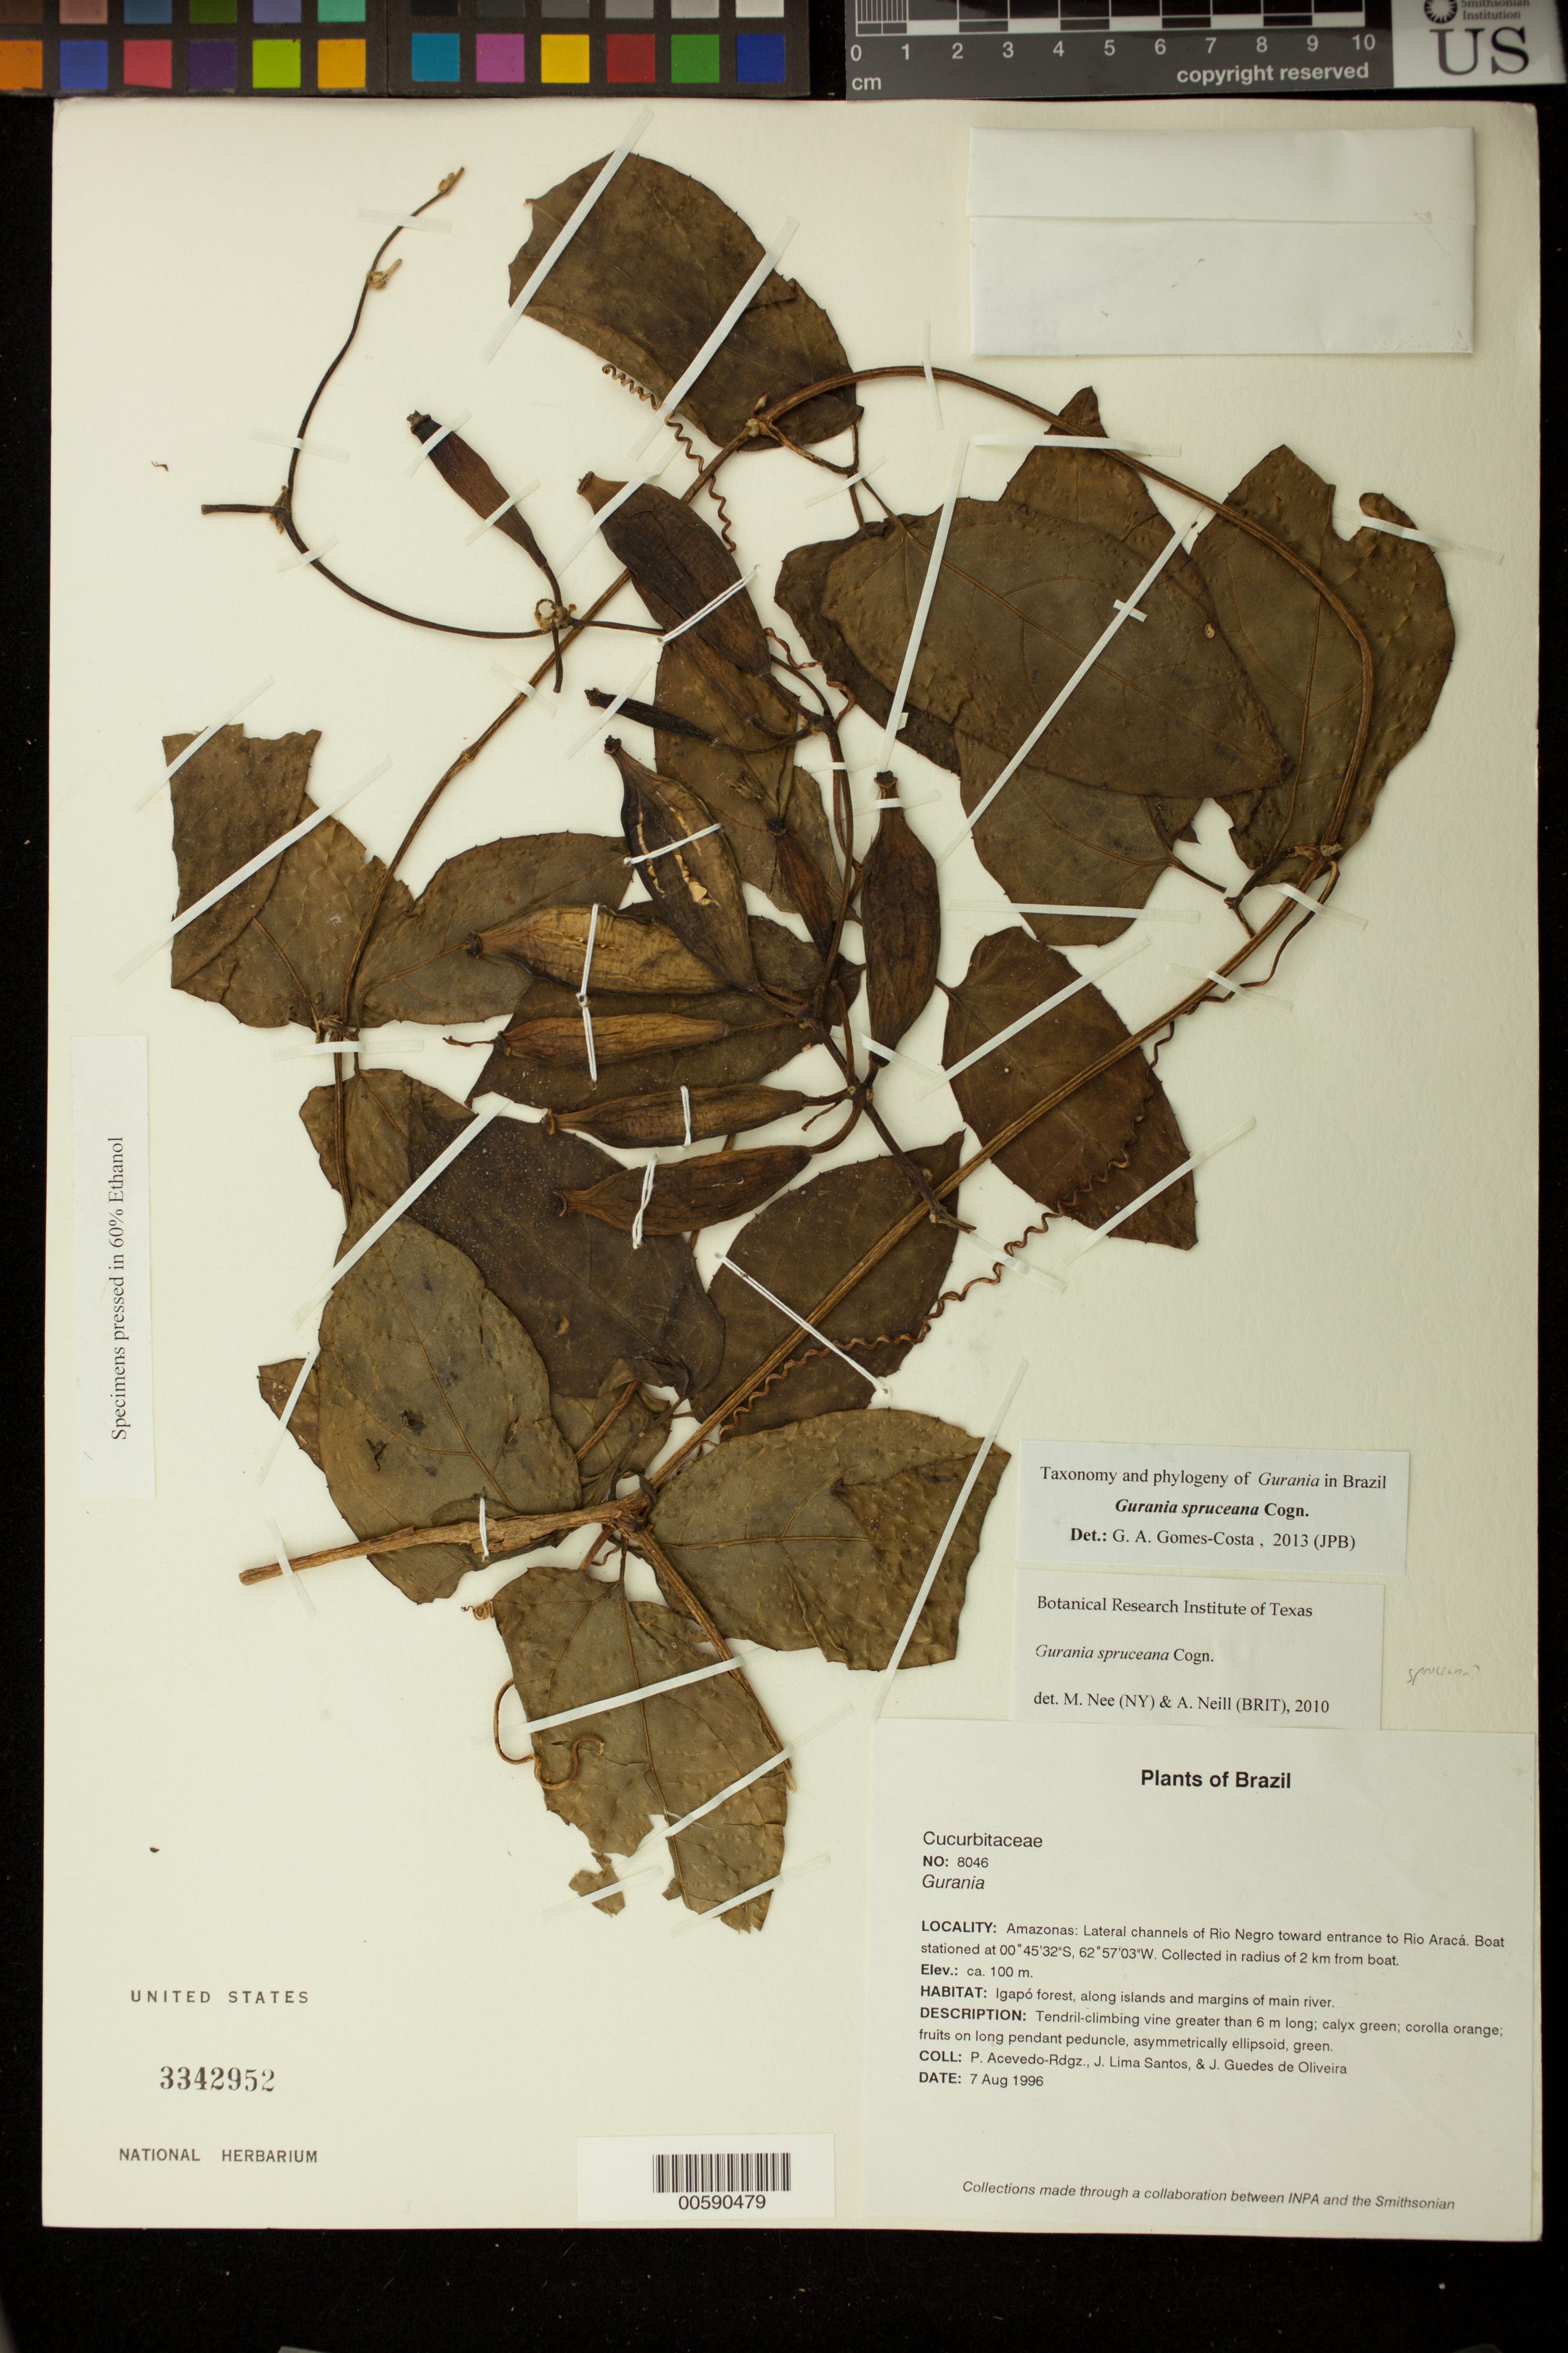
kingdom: Plantae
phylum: Tracheophyta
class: Magnoliopsida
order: Cucurbitales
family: Cucurbitaceae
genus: Gurania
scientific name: Gurania sp.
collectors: P. Acevedo-Rodr., J. L. Santos & J. Guedes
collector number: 8046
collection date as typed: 07 Aug 1996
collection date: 1996-08-07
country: Brazil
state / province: Amazonas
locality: Amazonas: Lateral channels of Río Negro toward entrance to Río Araca. Boat situated at coordinates. Collected in a radius of 2 km from boat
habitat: Igapó forest, along islands and margins of main river.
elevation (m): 100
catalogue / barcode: US 3342952